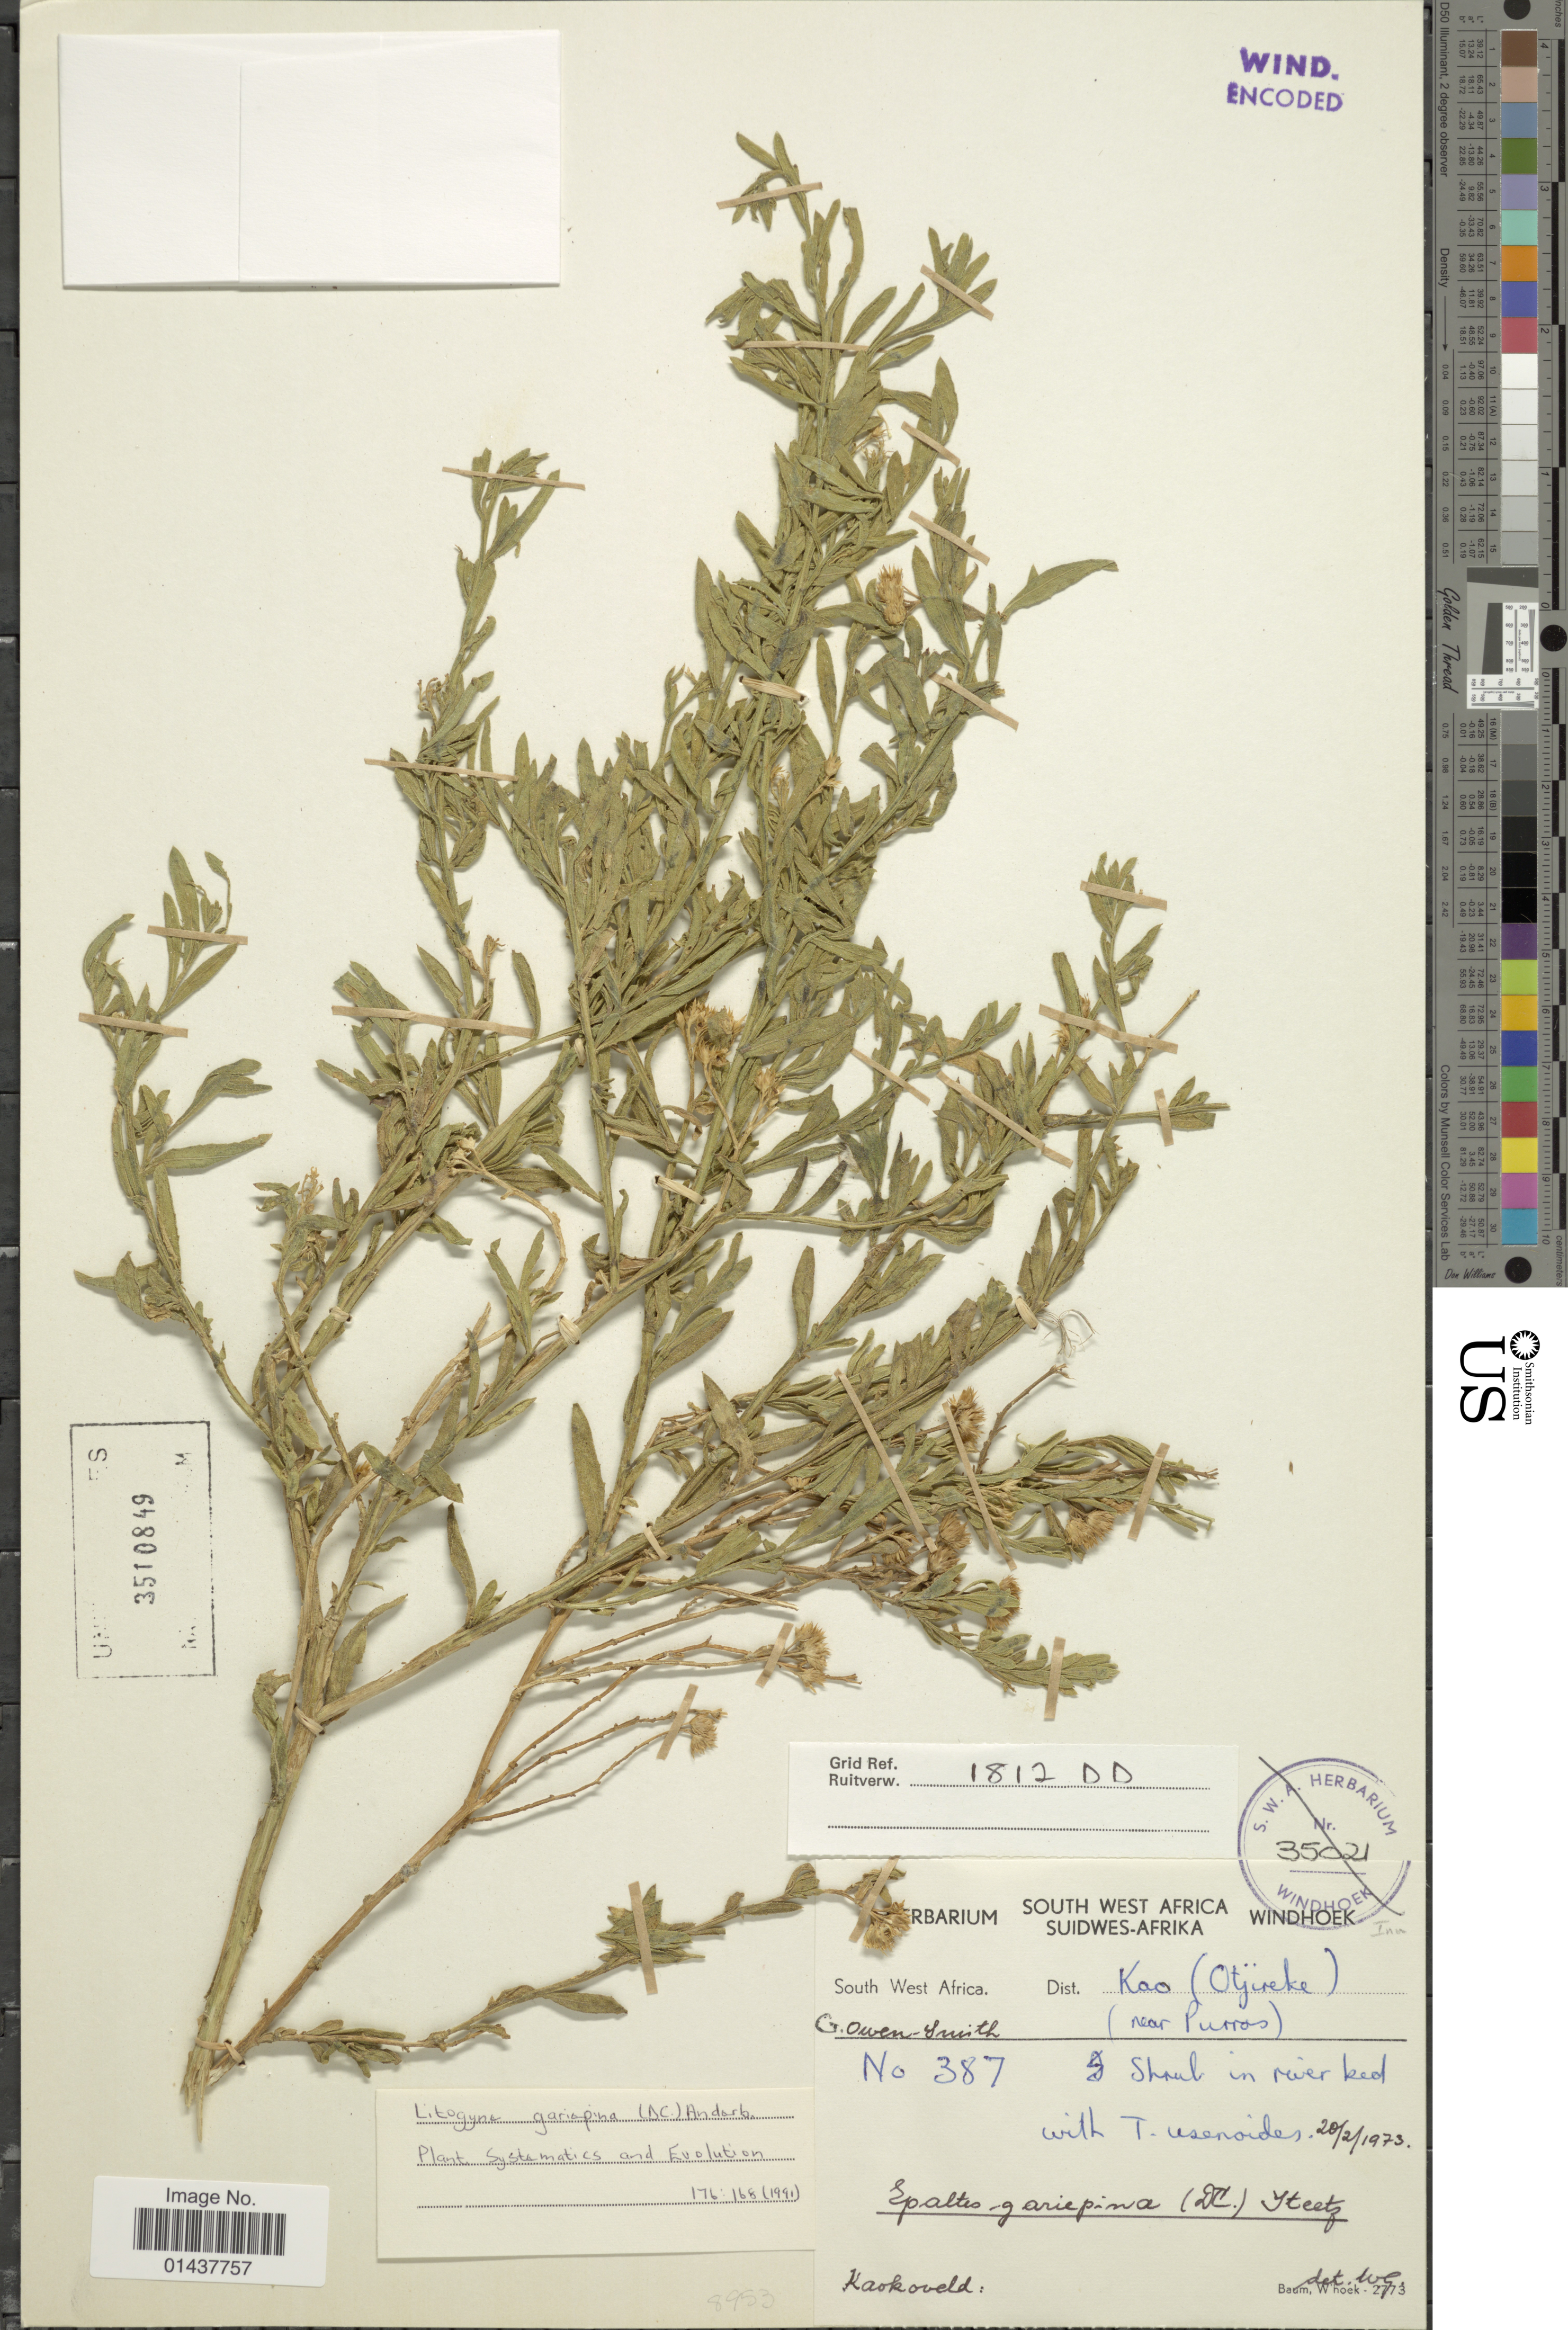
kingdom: Plantae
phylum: Tracheophyta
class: Magnoliopsida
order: Asterales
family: Asteraceae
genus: Litogyne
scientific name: Litogyne gariepina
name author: (DC.) Anderb.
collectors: G. Owen-Smith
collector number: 387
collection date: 1973-02-20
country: Namibia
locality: South West Africa, Dist. Kao (Otjireke) (near Purras), Kaokoveld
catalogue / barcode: US 3510849